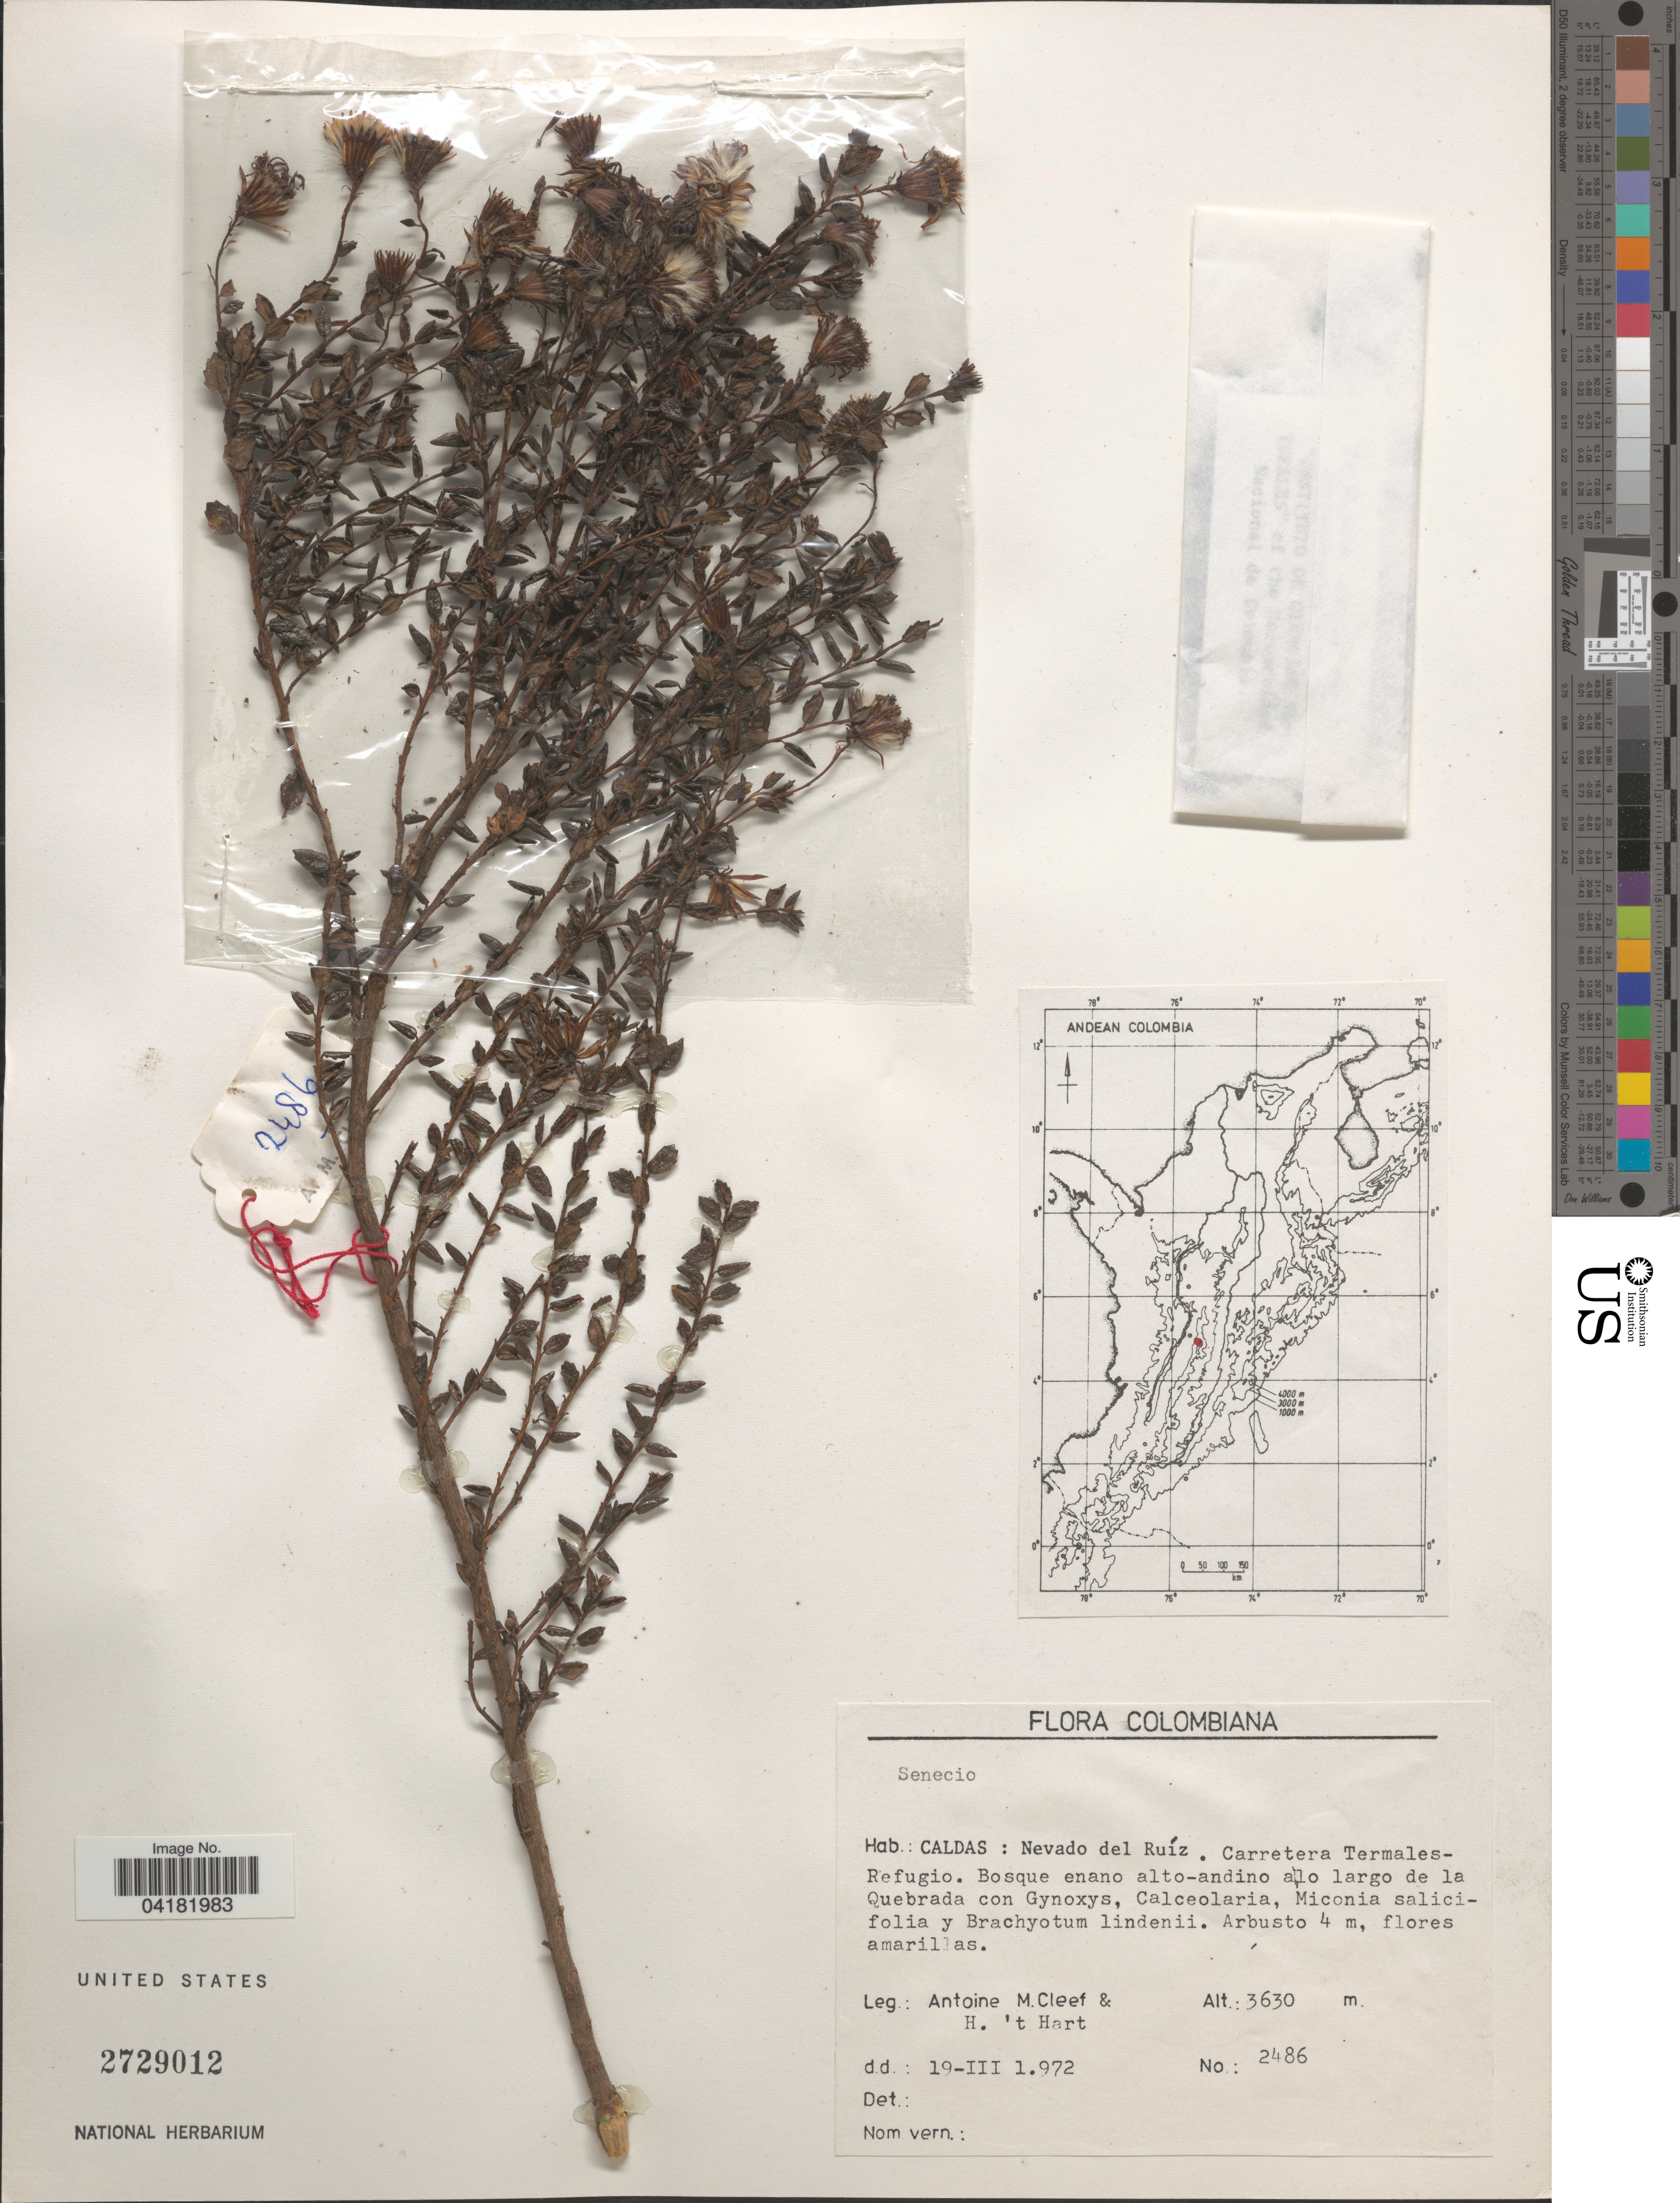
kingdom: Plantae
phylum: Tracheophyta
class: Magnoliopsida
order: Asterales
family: Asteraceae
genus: Senecio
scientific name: Senecio sp.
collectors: A. M. Cleef & H. T. Hart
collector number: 2486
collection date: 1972-03-19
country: Colombia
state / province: Caldas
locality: Colombiana. Nevado del Ruíz. Carretera Termales-Refugio.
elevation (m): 3630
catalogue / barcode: US 2729012